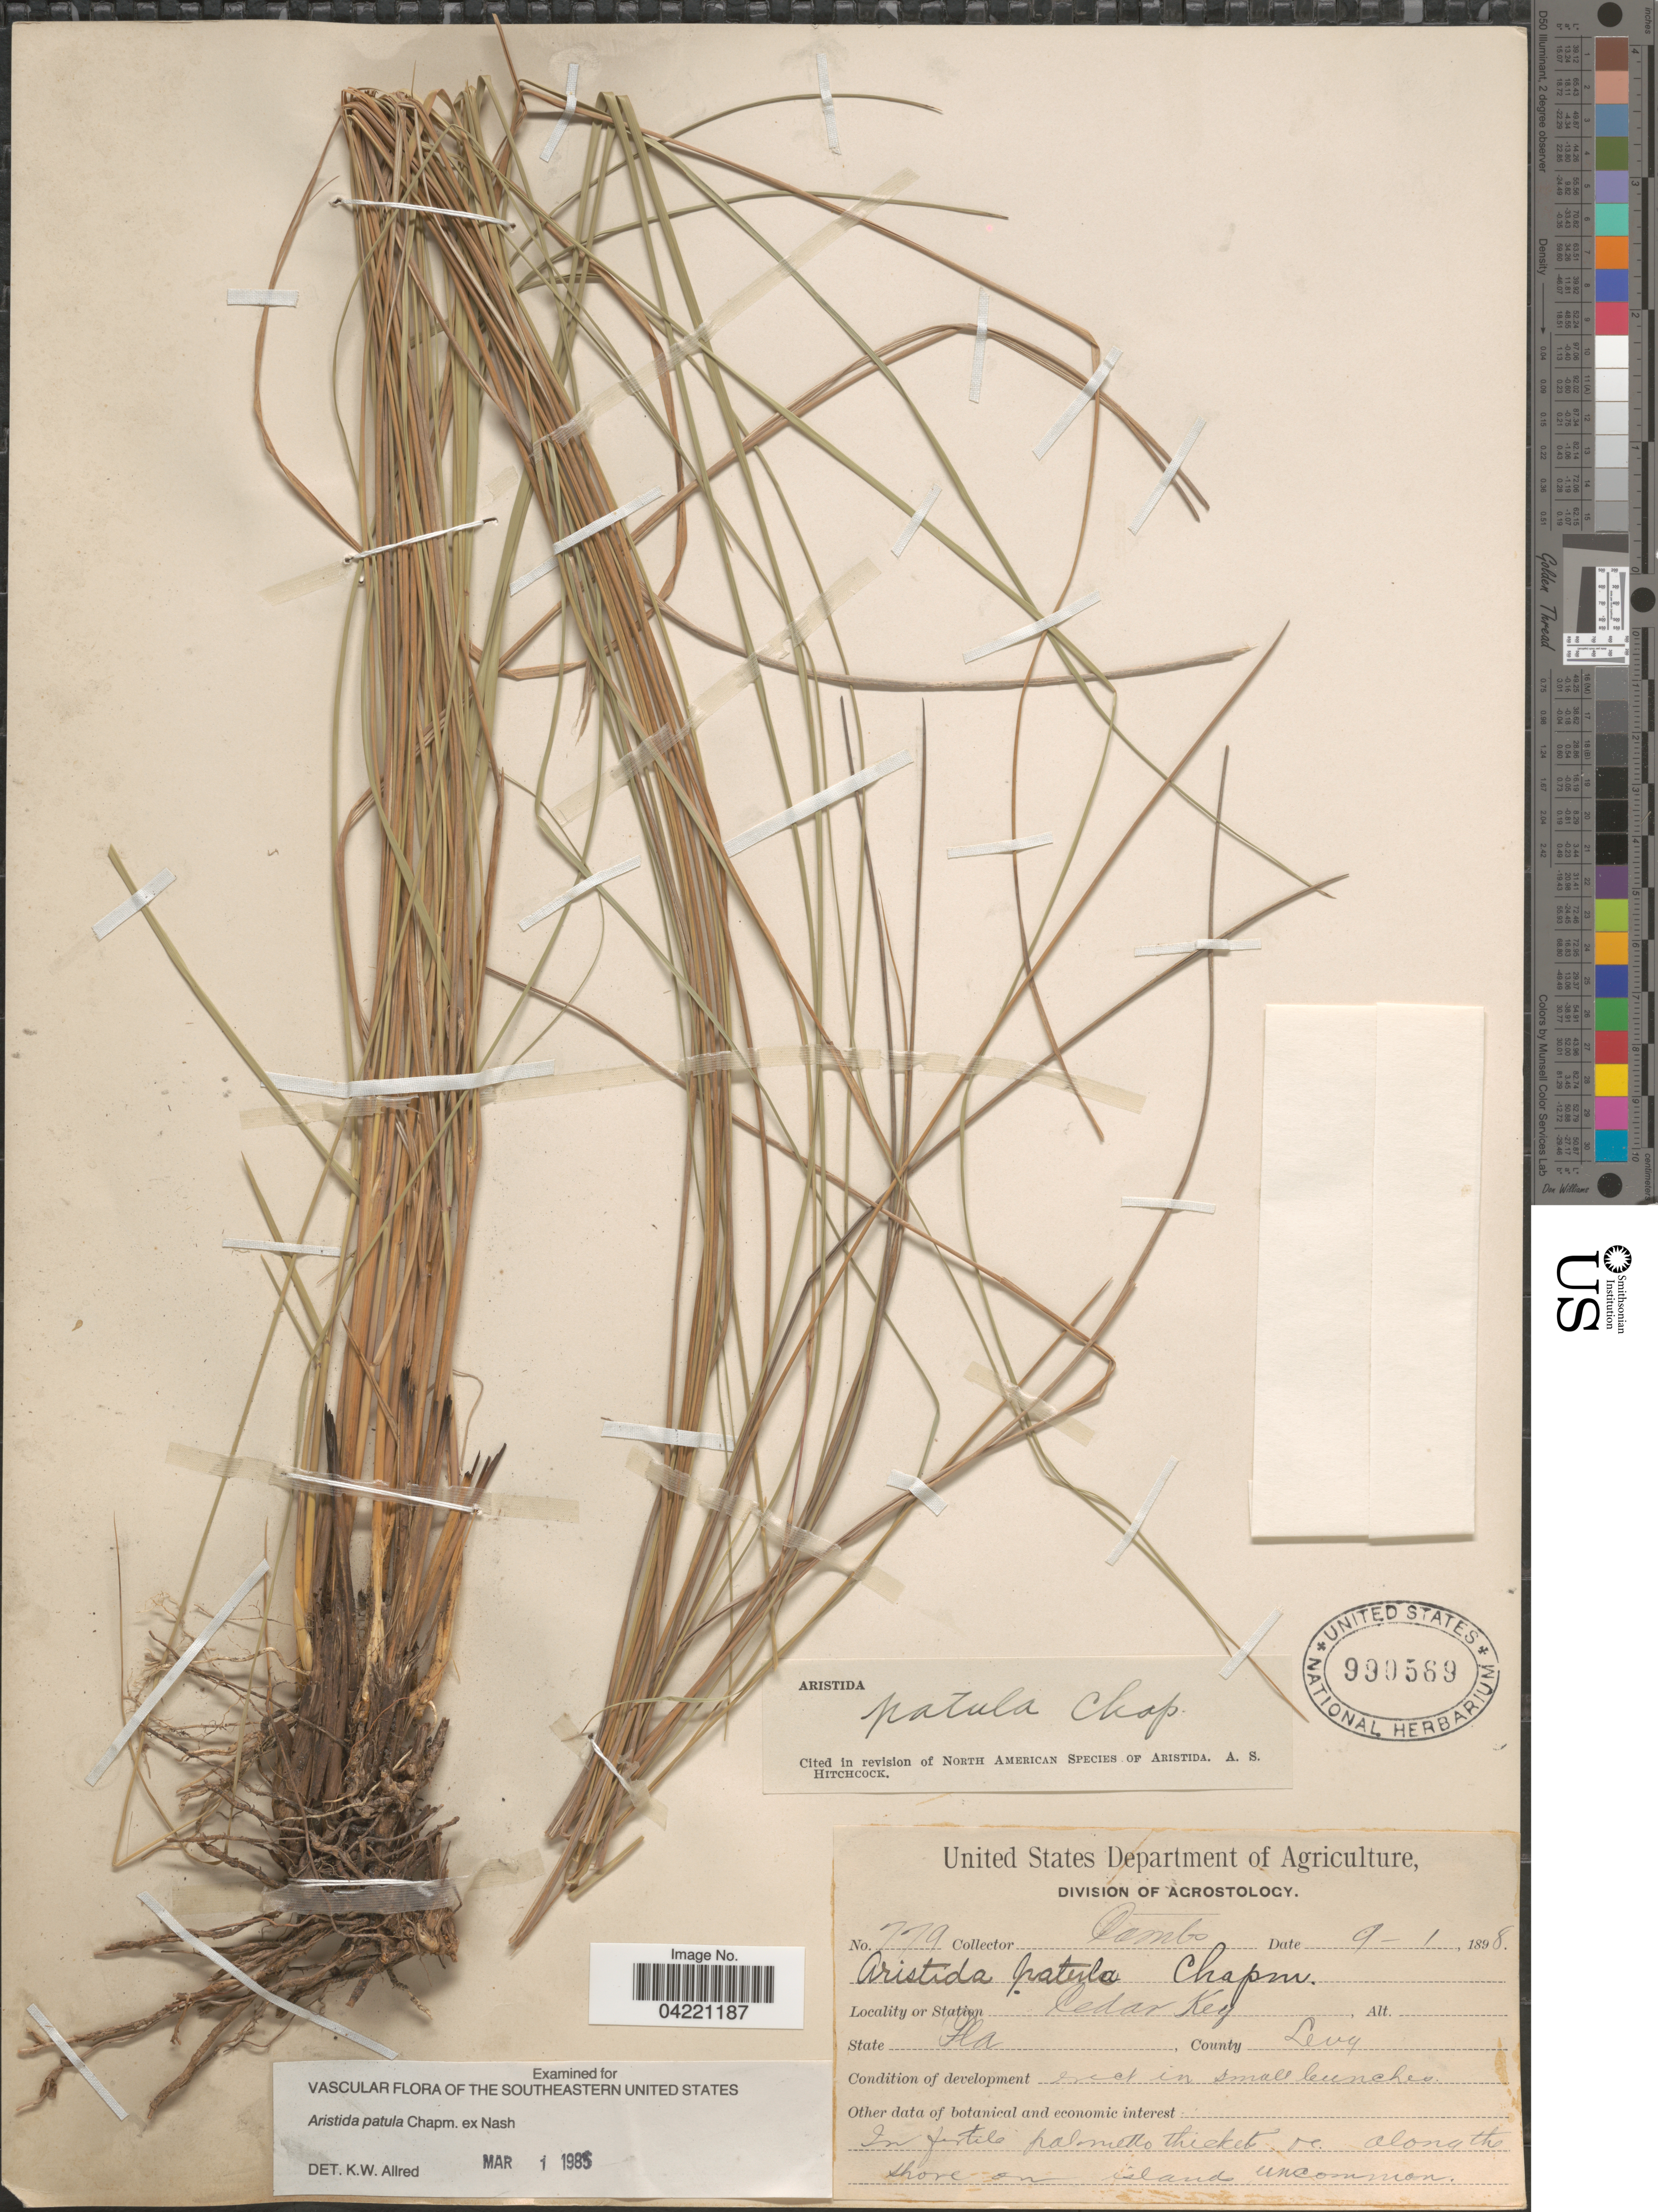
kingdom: Plantae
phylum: Tracheophyta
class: Liliopsida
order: Poales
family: Poaceae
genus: Aristida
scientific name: Aristida patula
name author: Chapm. ex Nash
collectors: -. Combs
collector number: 779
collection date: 1898-09-01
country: United States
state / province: Florida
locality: Cedar Key. County Levy.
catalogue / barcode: US 990569